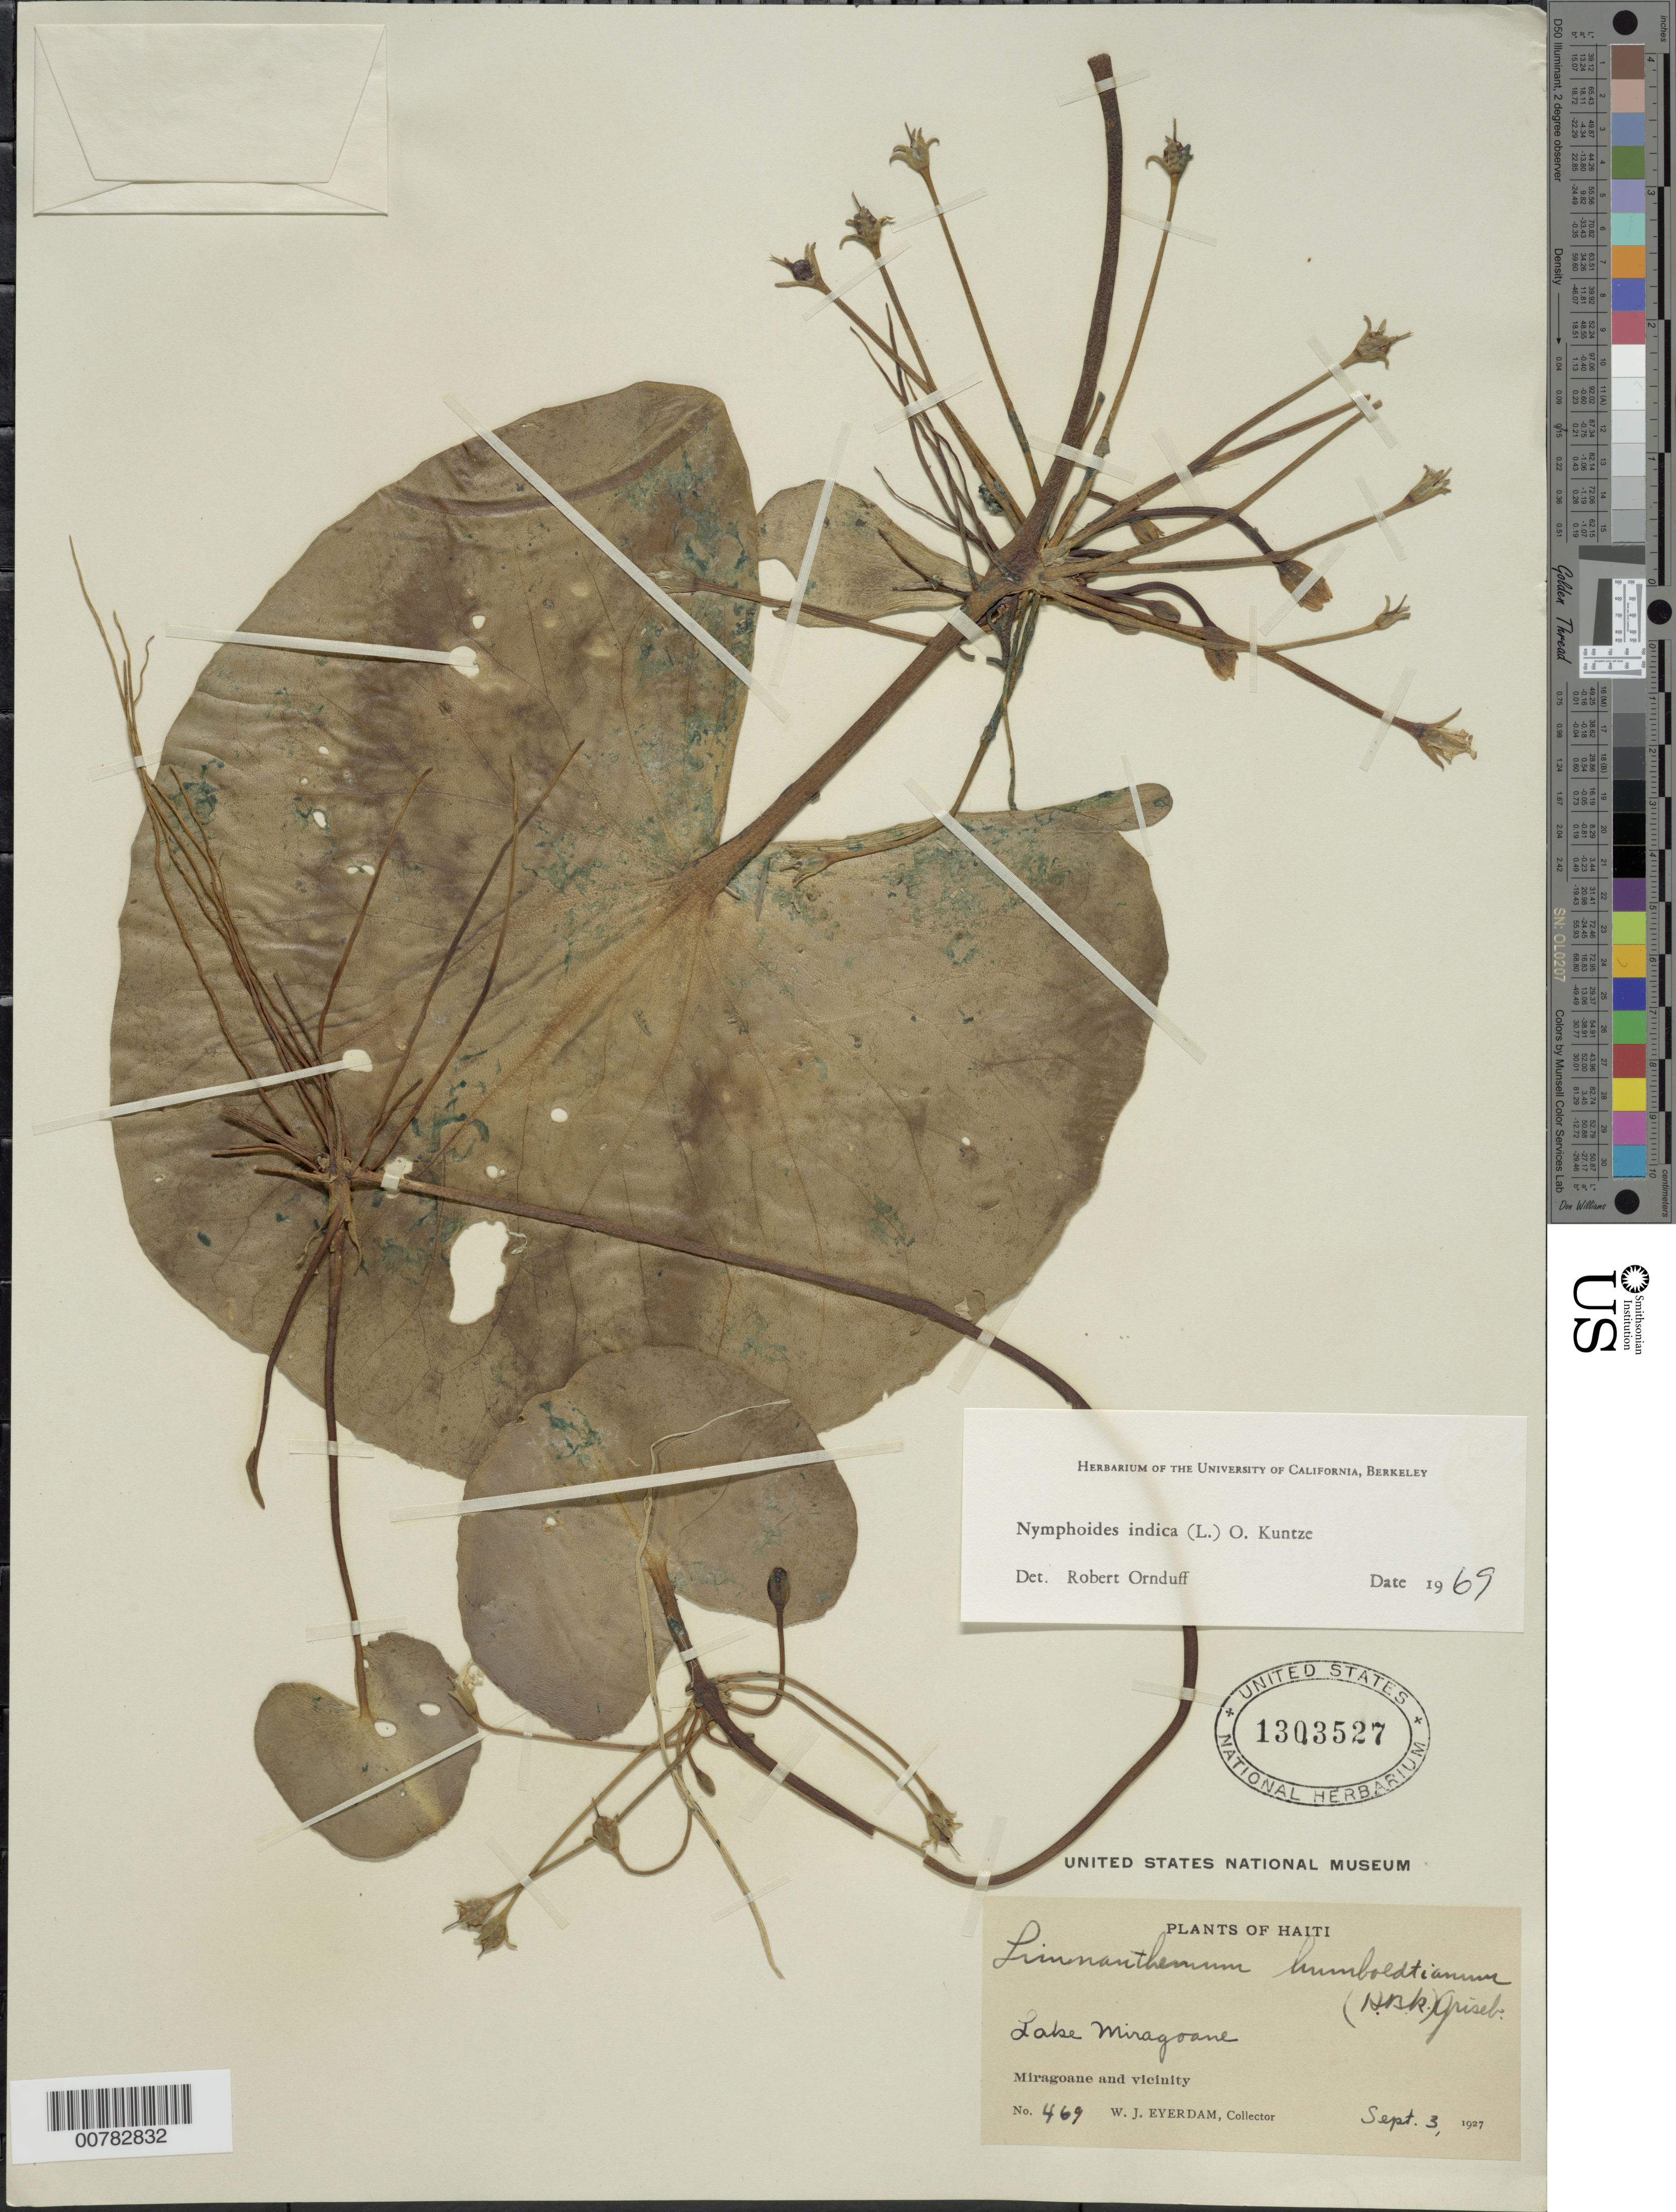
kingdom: Plantae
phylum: Tracheophyta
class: Magnoliopsida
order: Asterales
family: Menyanthaceae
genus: Nymphoides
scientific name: Nymphoides indica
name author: (L.) Kuntze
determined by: Ornduff, T.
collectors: E. Eyerdam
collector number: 469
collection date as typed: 03 Sep 1927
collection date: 1927-09-03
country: Haiti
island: Hispaniola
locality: Miragoane and vicinity, Lake Miragoane.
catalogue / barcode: US 1303527